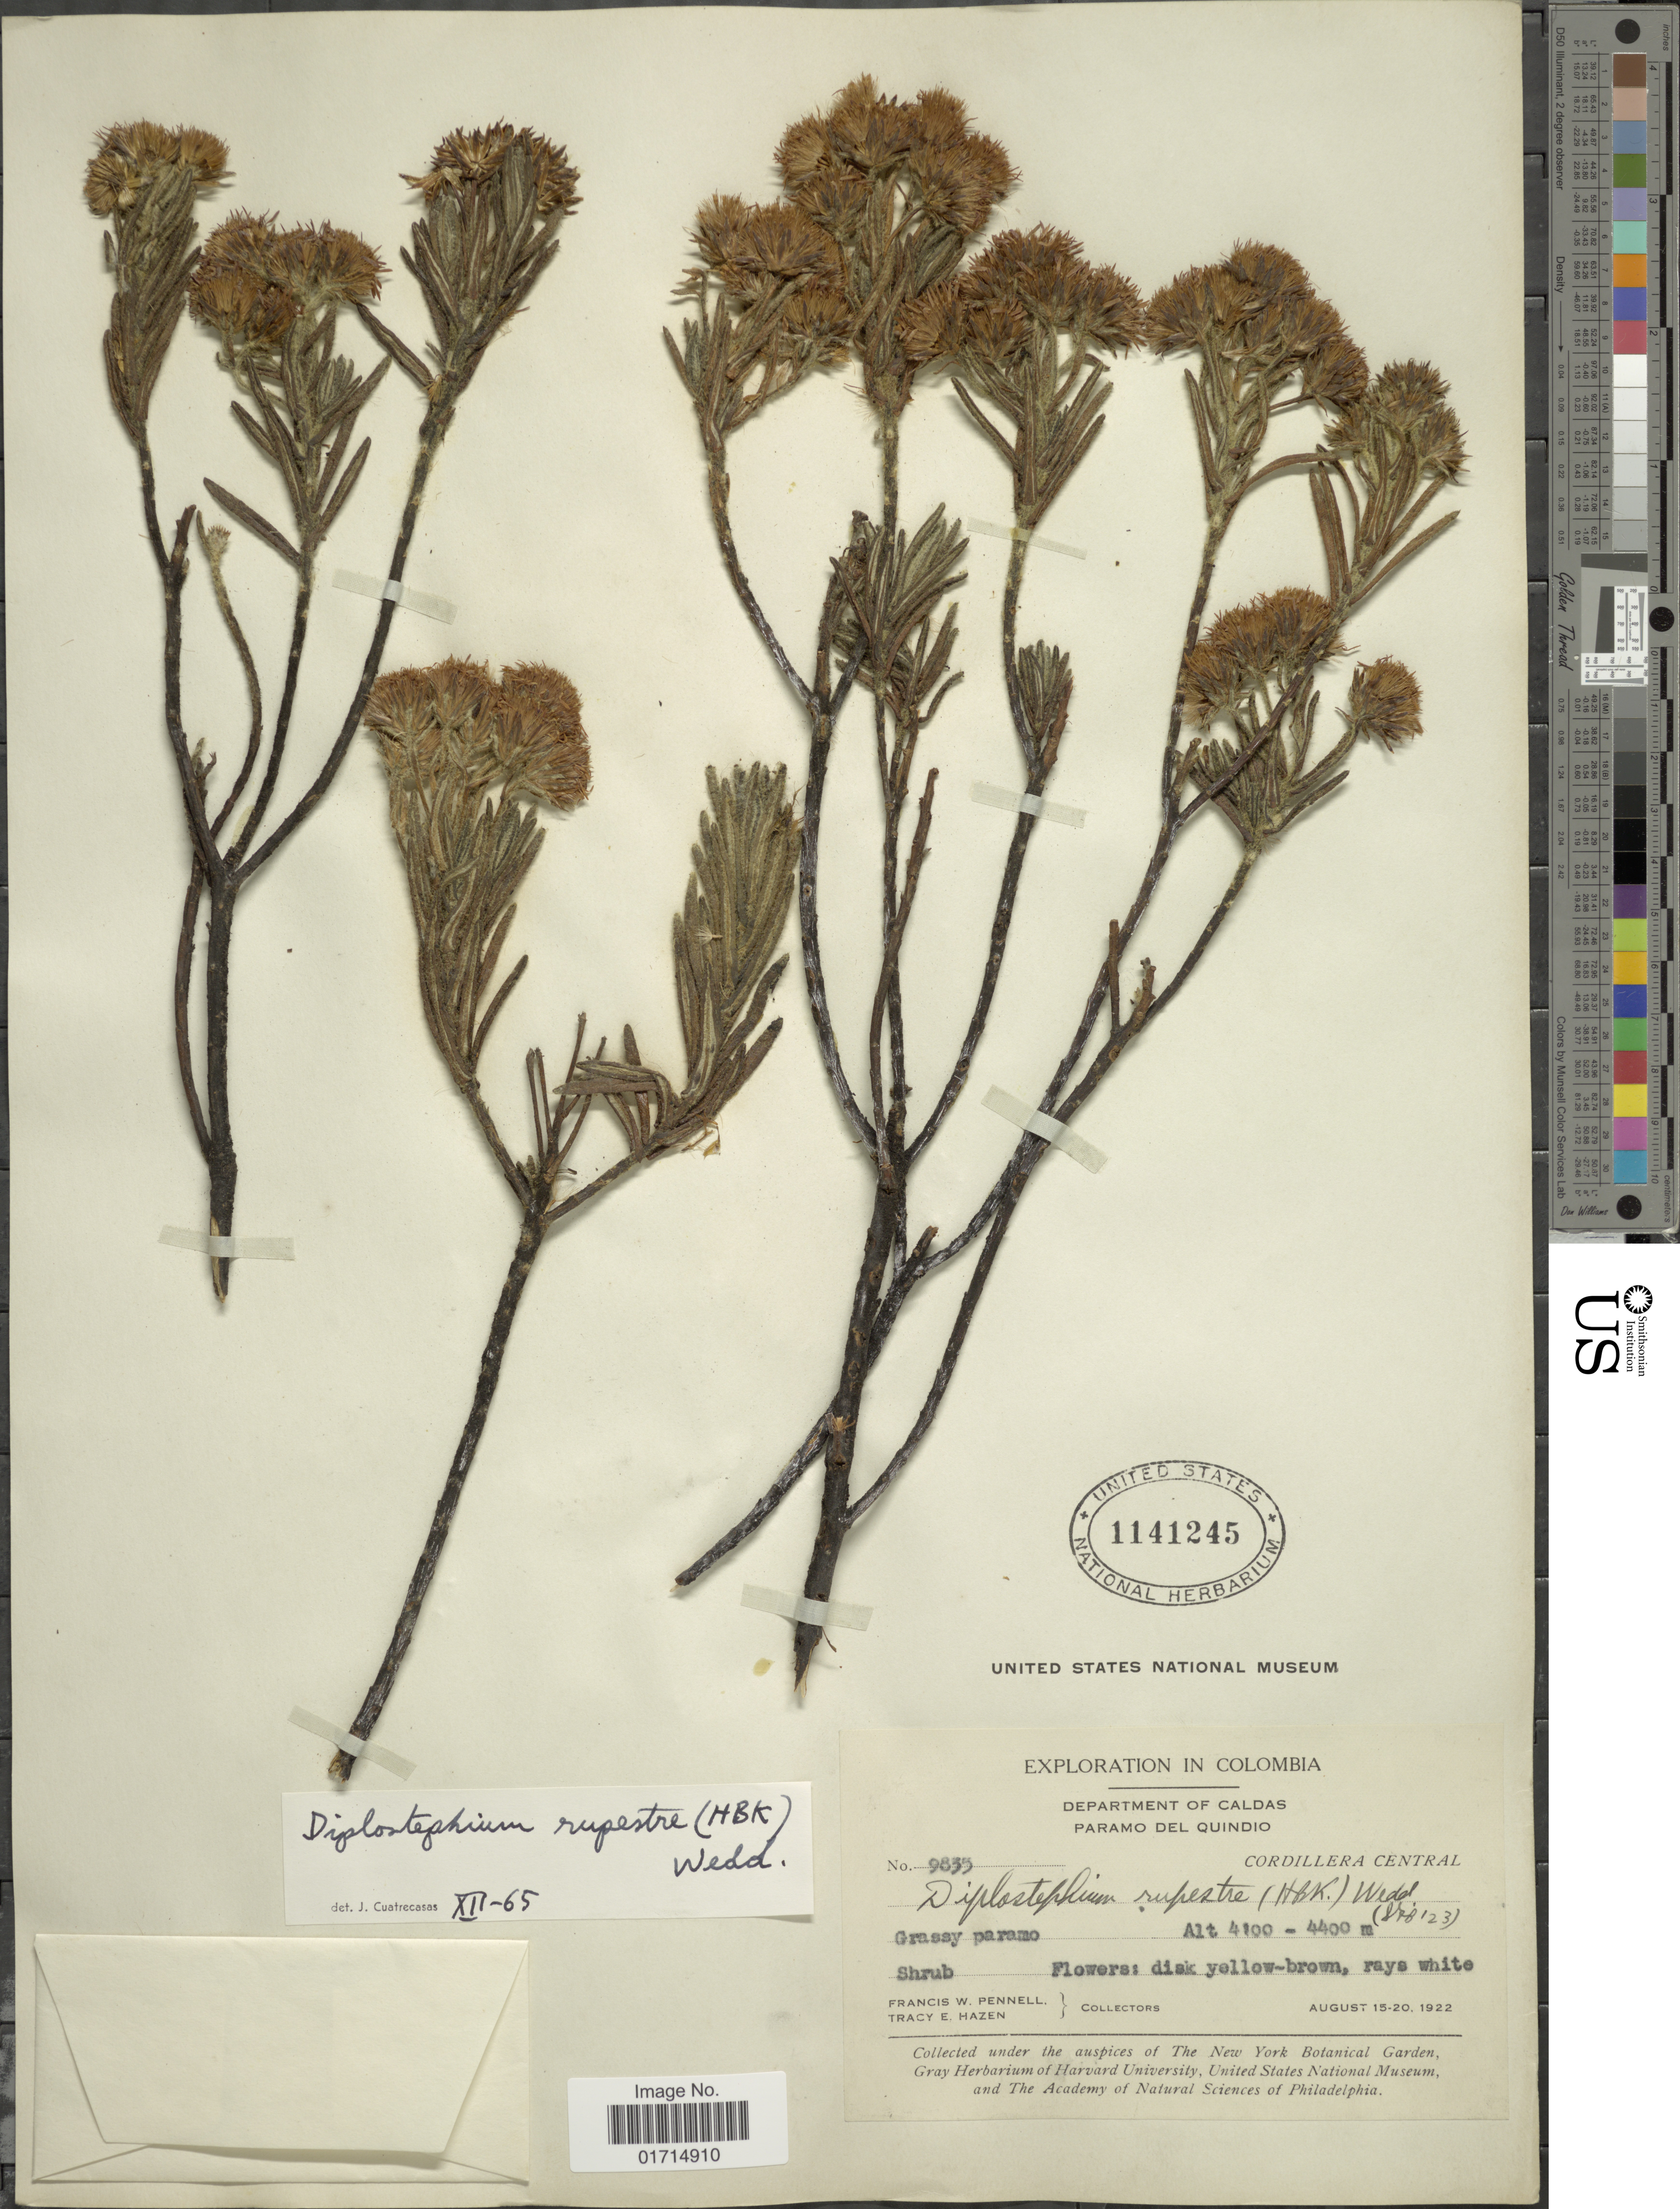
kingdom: Plantae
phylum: Tracheophyta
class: Magnoliopsida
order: Asterales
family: Asteraceae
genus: Diplostephium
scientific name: Diplostephium rupestre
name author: (Kunth) Wedd.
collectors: F. W. Pennell & T. E. Hazen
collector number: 9835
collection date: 1922-08-15/1922-08-20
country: Colombia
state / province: Caldas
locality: Colombia. Department of Caldas. Paramo del Quindio.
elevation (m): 4100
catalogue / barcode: US 1141245